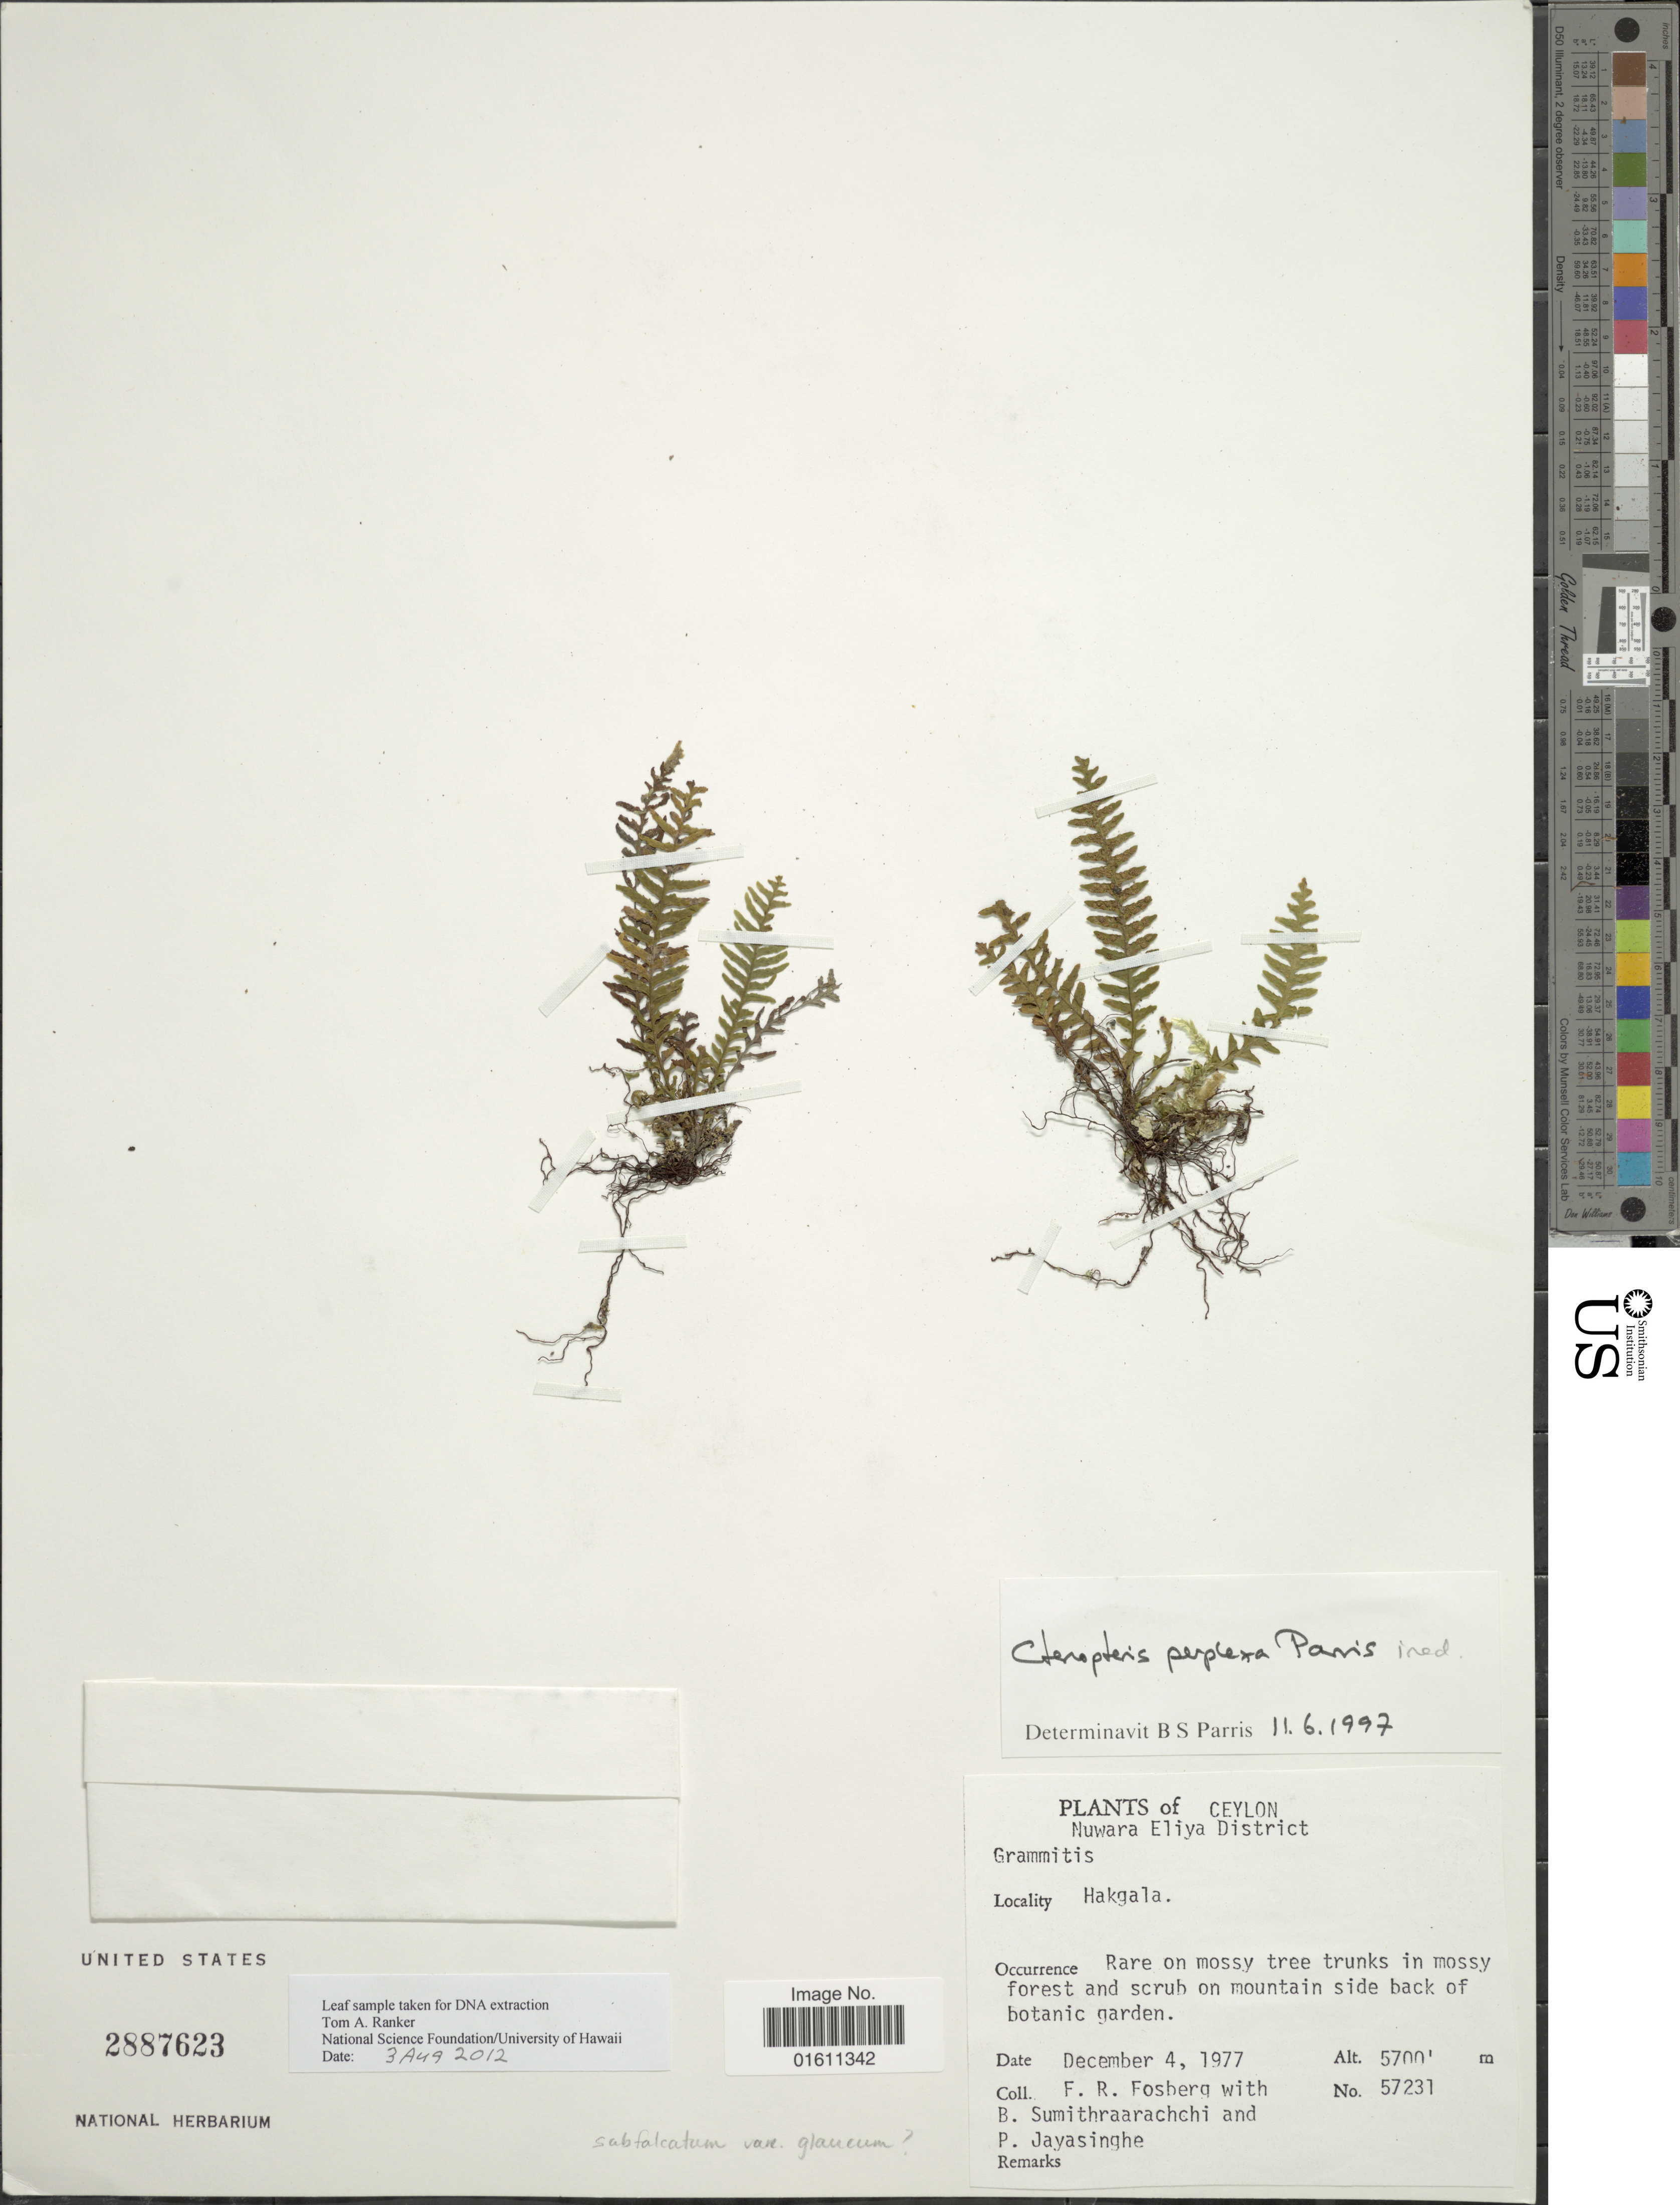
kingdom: Plantae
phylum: Tracheophyta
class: Polypodiopsida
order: Polypodiales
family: Polypodiaceae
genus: Tomophyllum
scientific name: Tomophyllum perplexum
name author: (Parris) Parris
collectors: F. R. Fosberg, D. B. Sumithraarachchi & P. Jayasinghe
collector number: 57231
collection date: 1977-12-04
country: Sri Lanka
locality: Ceylon, Nuwara Eliya District, Hakgala.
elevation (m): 1737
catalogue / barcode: US 2887623